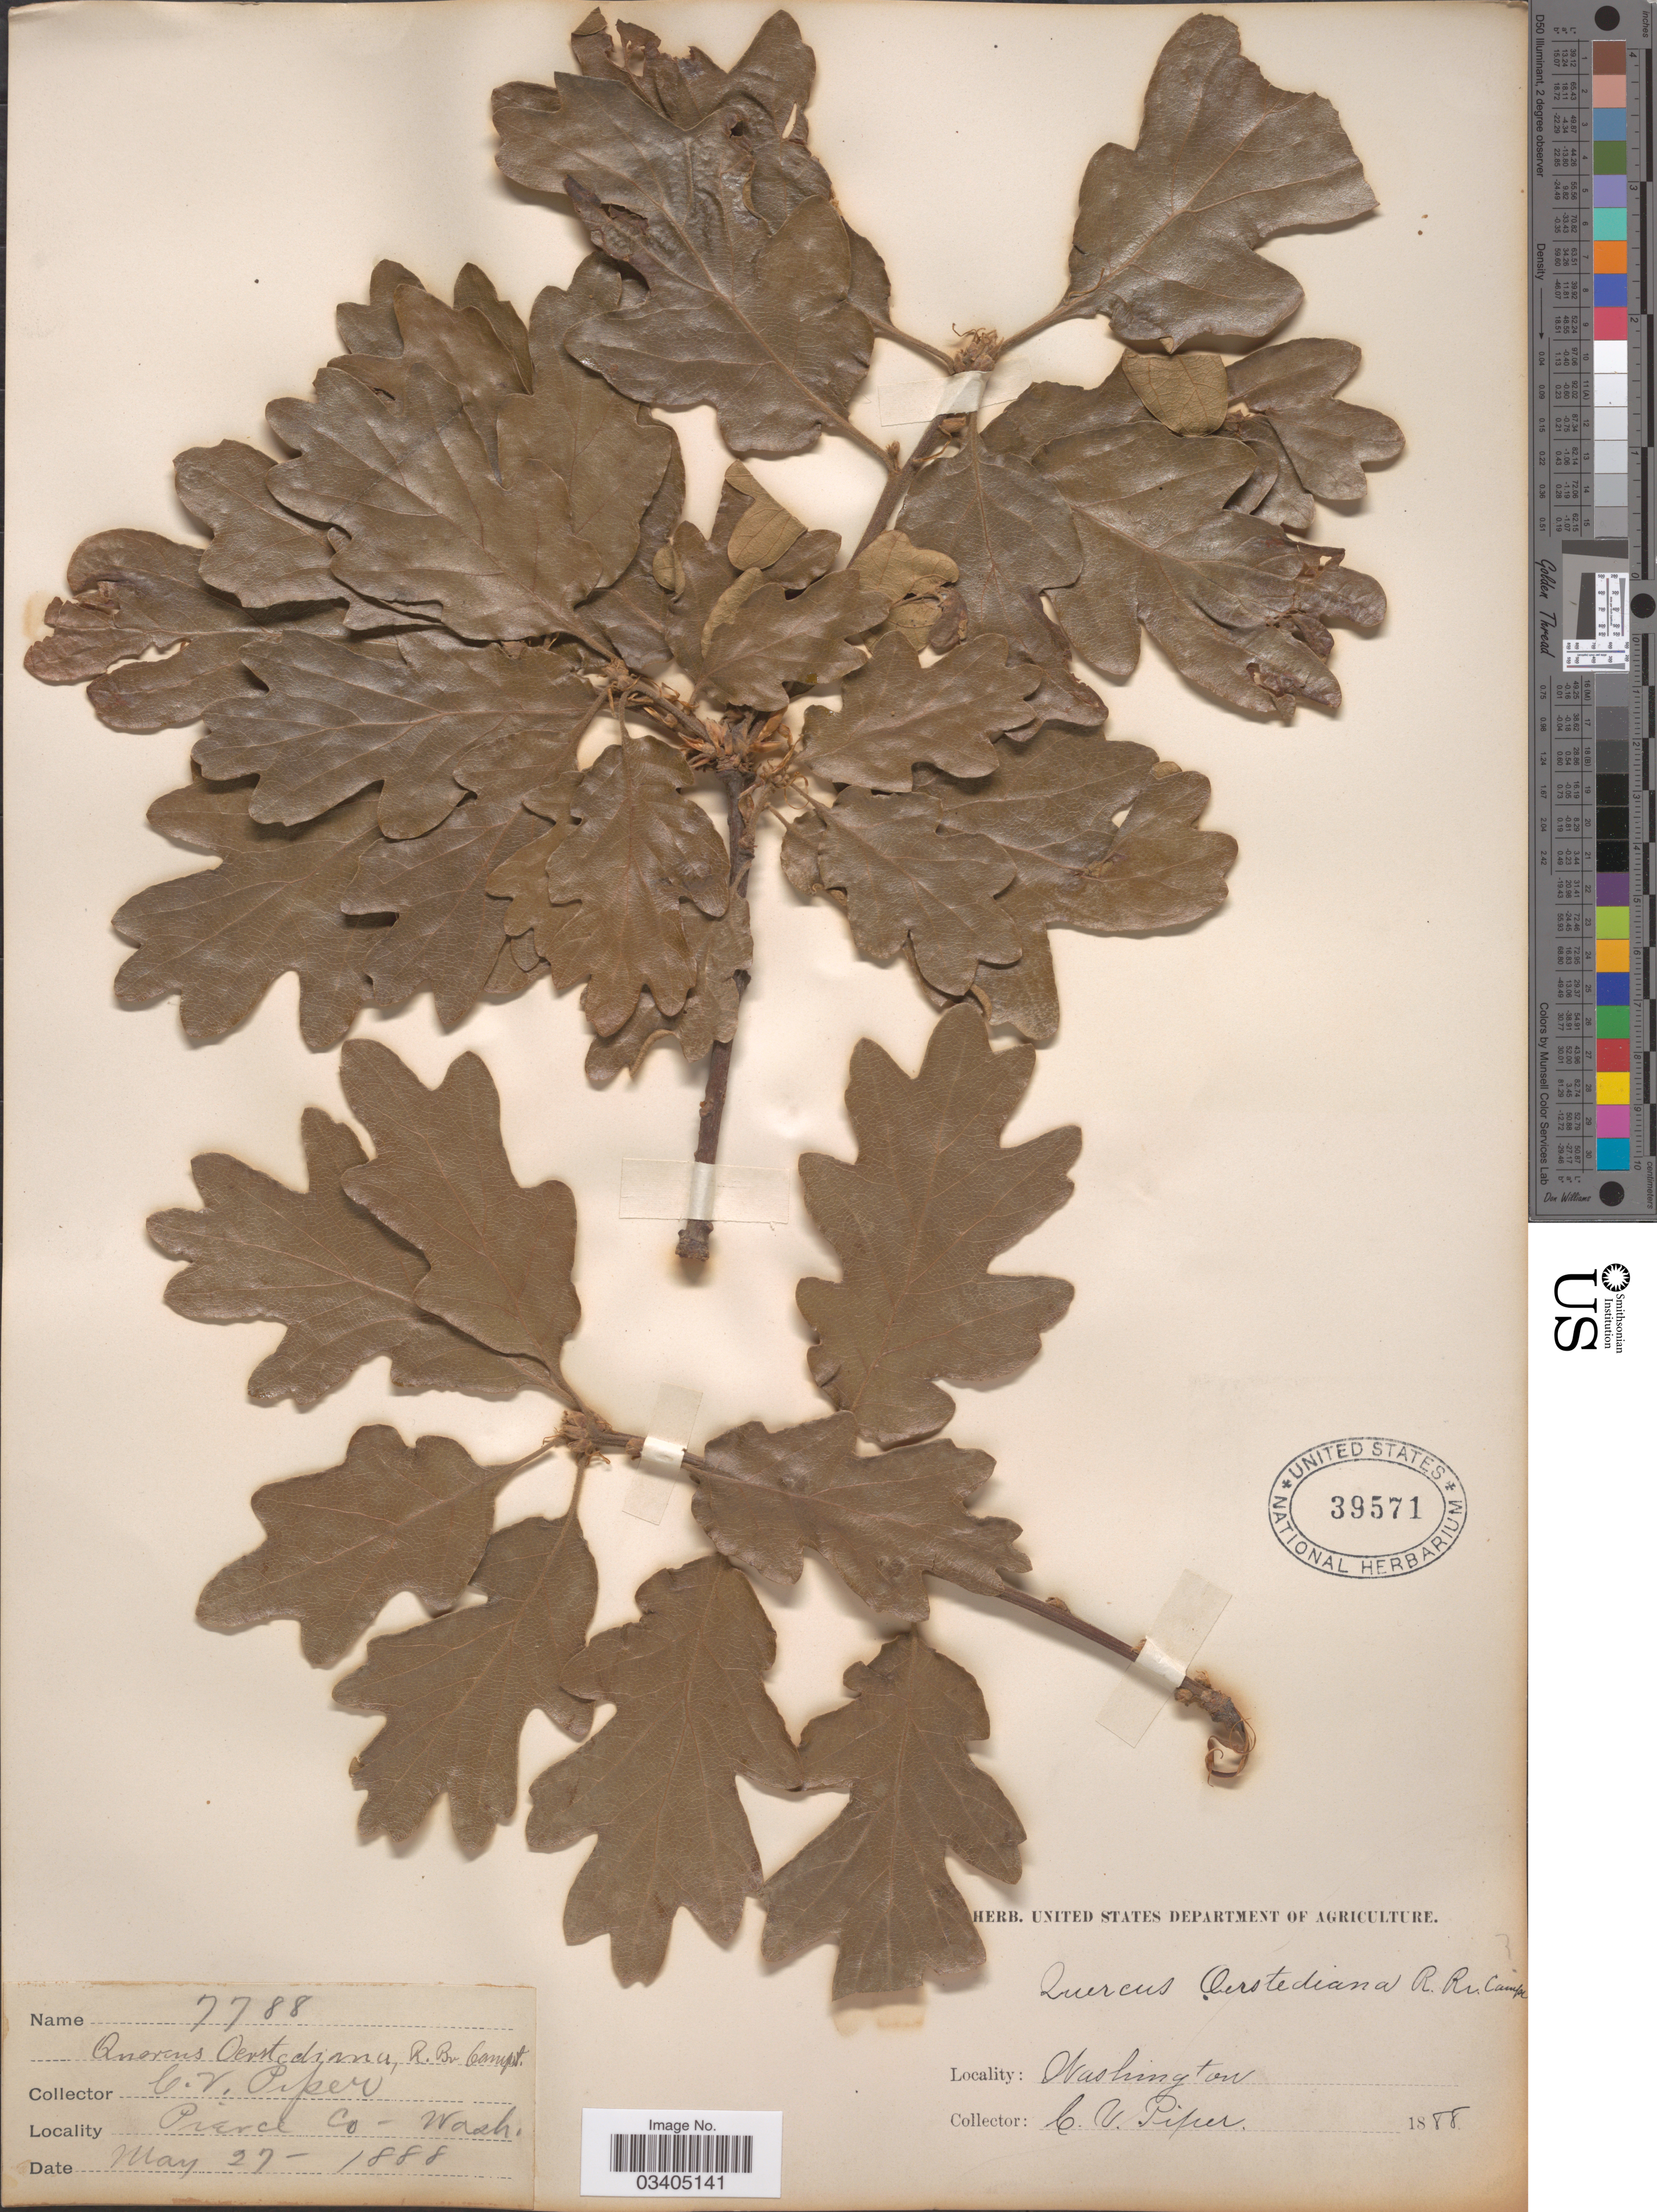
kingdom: Plantae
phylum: Tracheophyta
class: Magnoliopsida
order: Fagales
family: Fagaceae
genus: Quercus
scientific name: Quercus garryana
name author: Douglas ex Hook.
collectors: C. V. Piper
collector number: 7788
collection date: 1888-05-27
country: United States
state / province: Washington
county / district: Pierce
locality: Pierce Co.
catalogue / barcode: US 39571